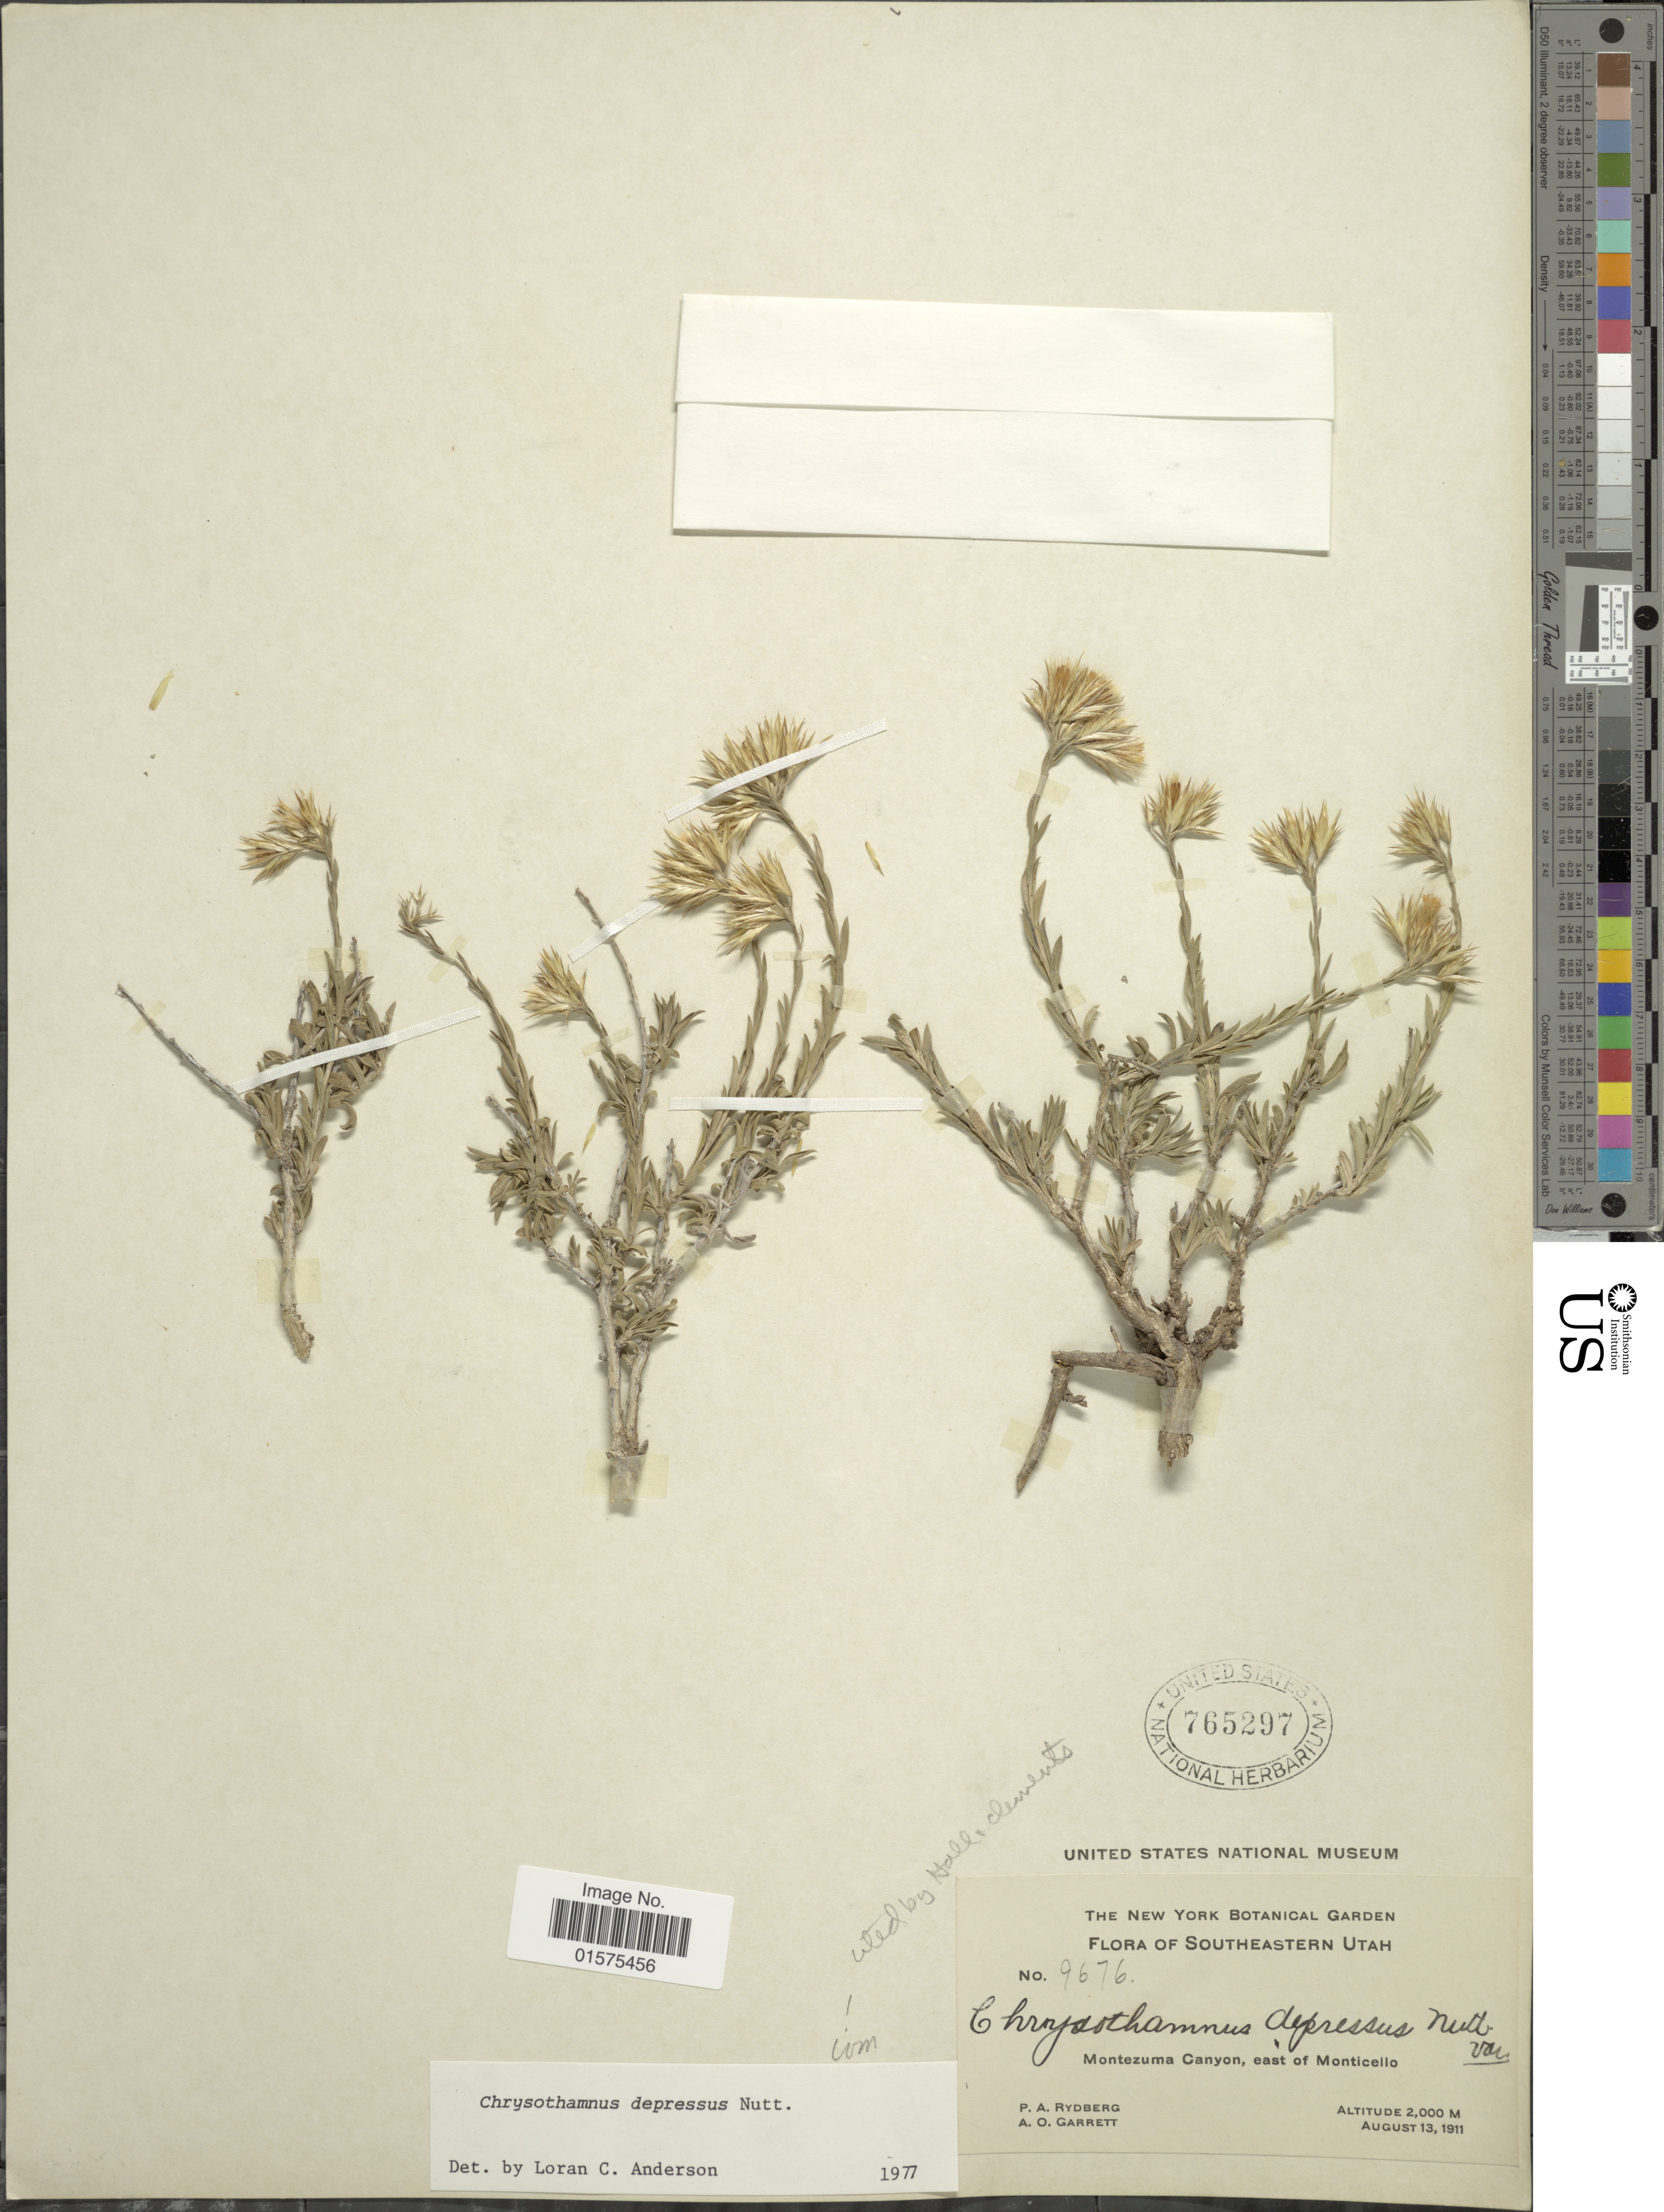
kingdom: Plantae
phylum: Tracheophyta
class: Magnoliopsida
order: Asterales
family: Asteraceae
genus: Chrysothamnus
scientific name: Chrysothamnus depressus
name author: Nutt.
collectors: P. A. Rydberg & A. O. Garrett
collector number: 9676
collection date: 1911-08-13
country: United States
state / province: Utah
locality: Southeastern Utah. Montezuma Canyon, east of Monticello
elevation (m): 2000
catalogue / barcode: US 765297